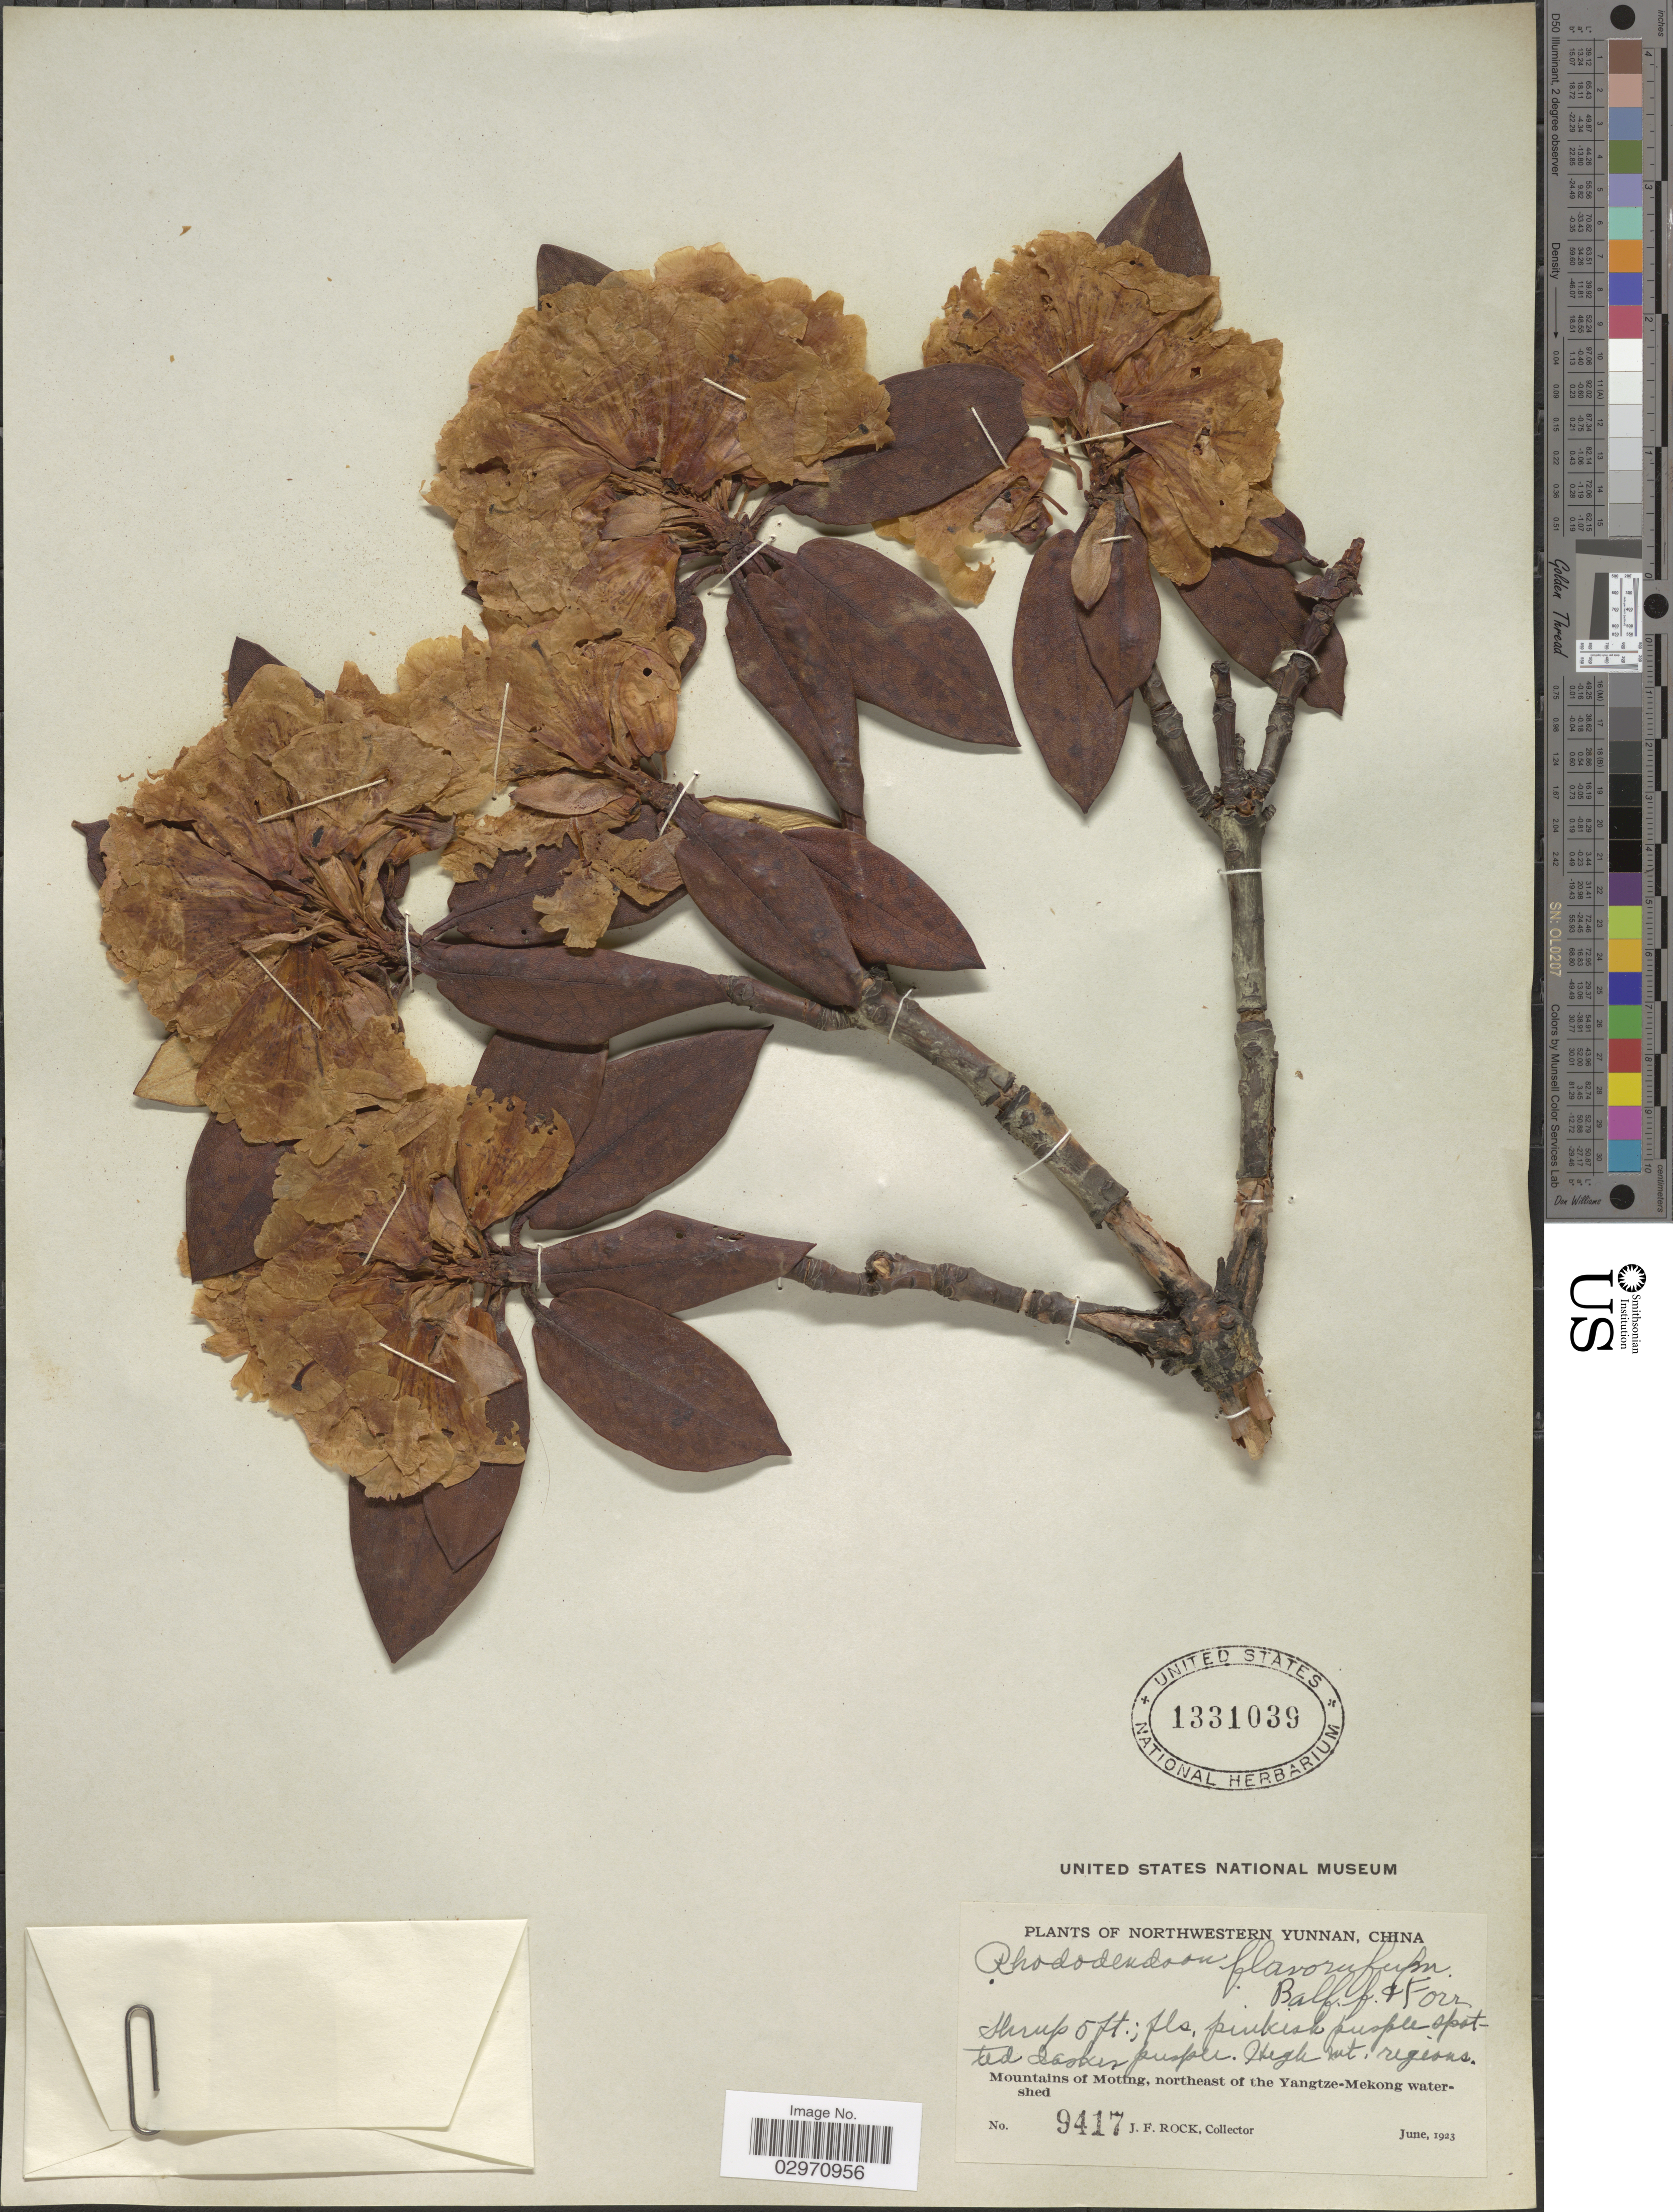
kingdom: Plantae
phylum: Tracheophyta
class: Magnoliopsida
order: Ericales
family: Ericaceae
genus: Rhododendron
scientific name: Rhododendron flavorufum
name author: Balf. f. & Forrest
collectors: J. Rock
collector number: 9417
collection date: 1923-06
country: China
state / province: Yunnan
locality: Nothwestern Yunnan. Mount of Moting, northeast of the Yangtze-Mekong watershed. High alpine region.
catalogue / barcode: US 1331039